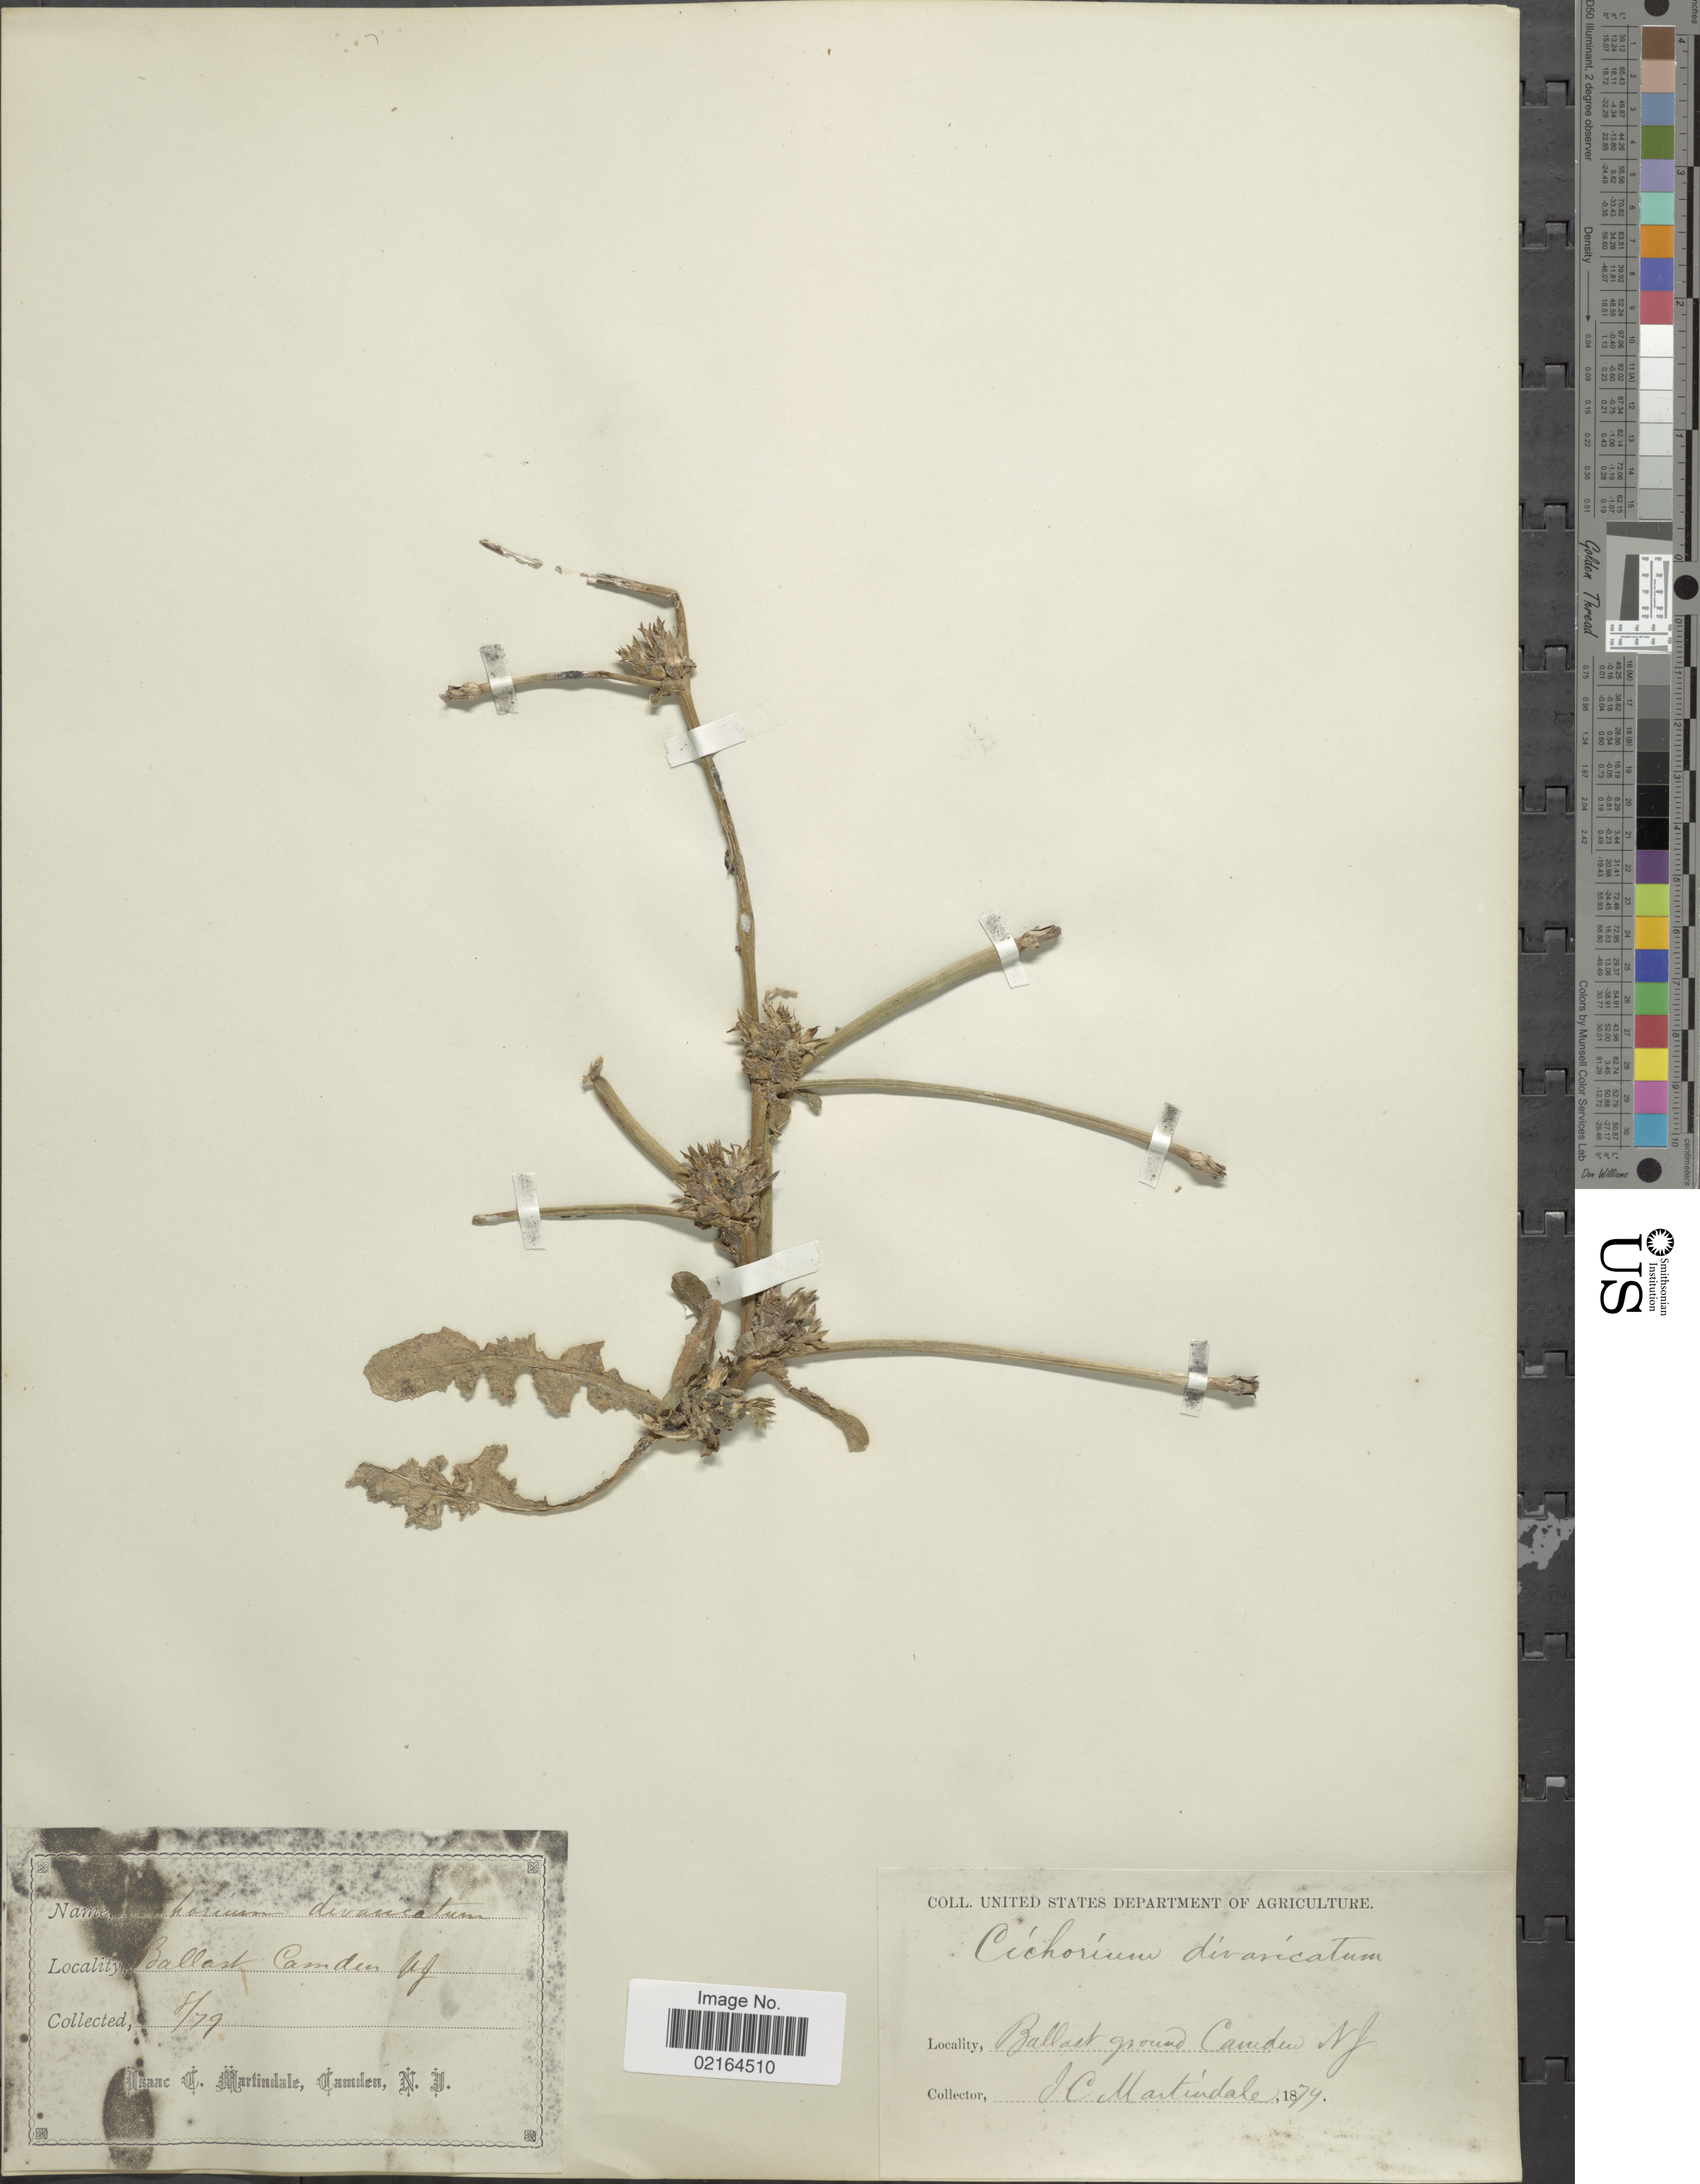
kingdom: Plantae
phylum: Tracheophyta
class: Magnoliopsida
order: Asterales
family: Asteraceae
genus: Cichorium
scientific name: Cichorium intybus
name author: L.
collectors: I. C. Martindale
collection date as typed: Transcribed d/m/y: /8/79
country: United States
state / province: New Jersey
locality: Ballast, Camden, N. J.